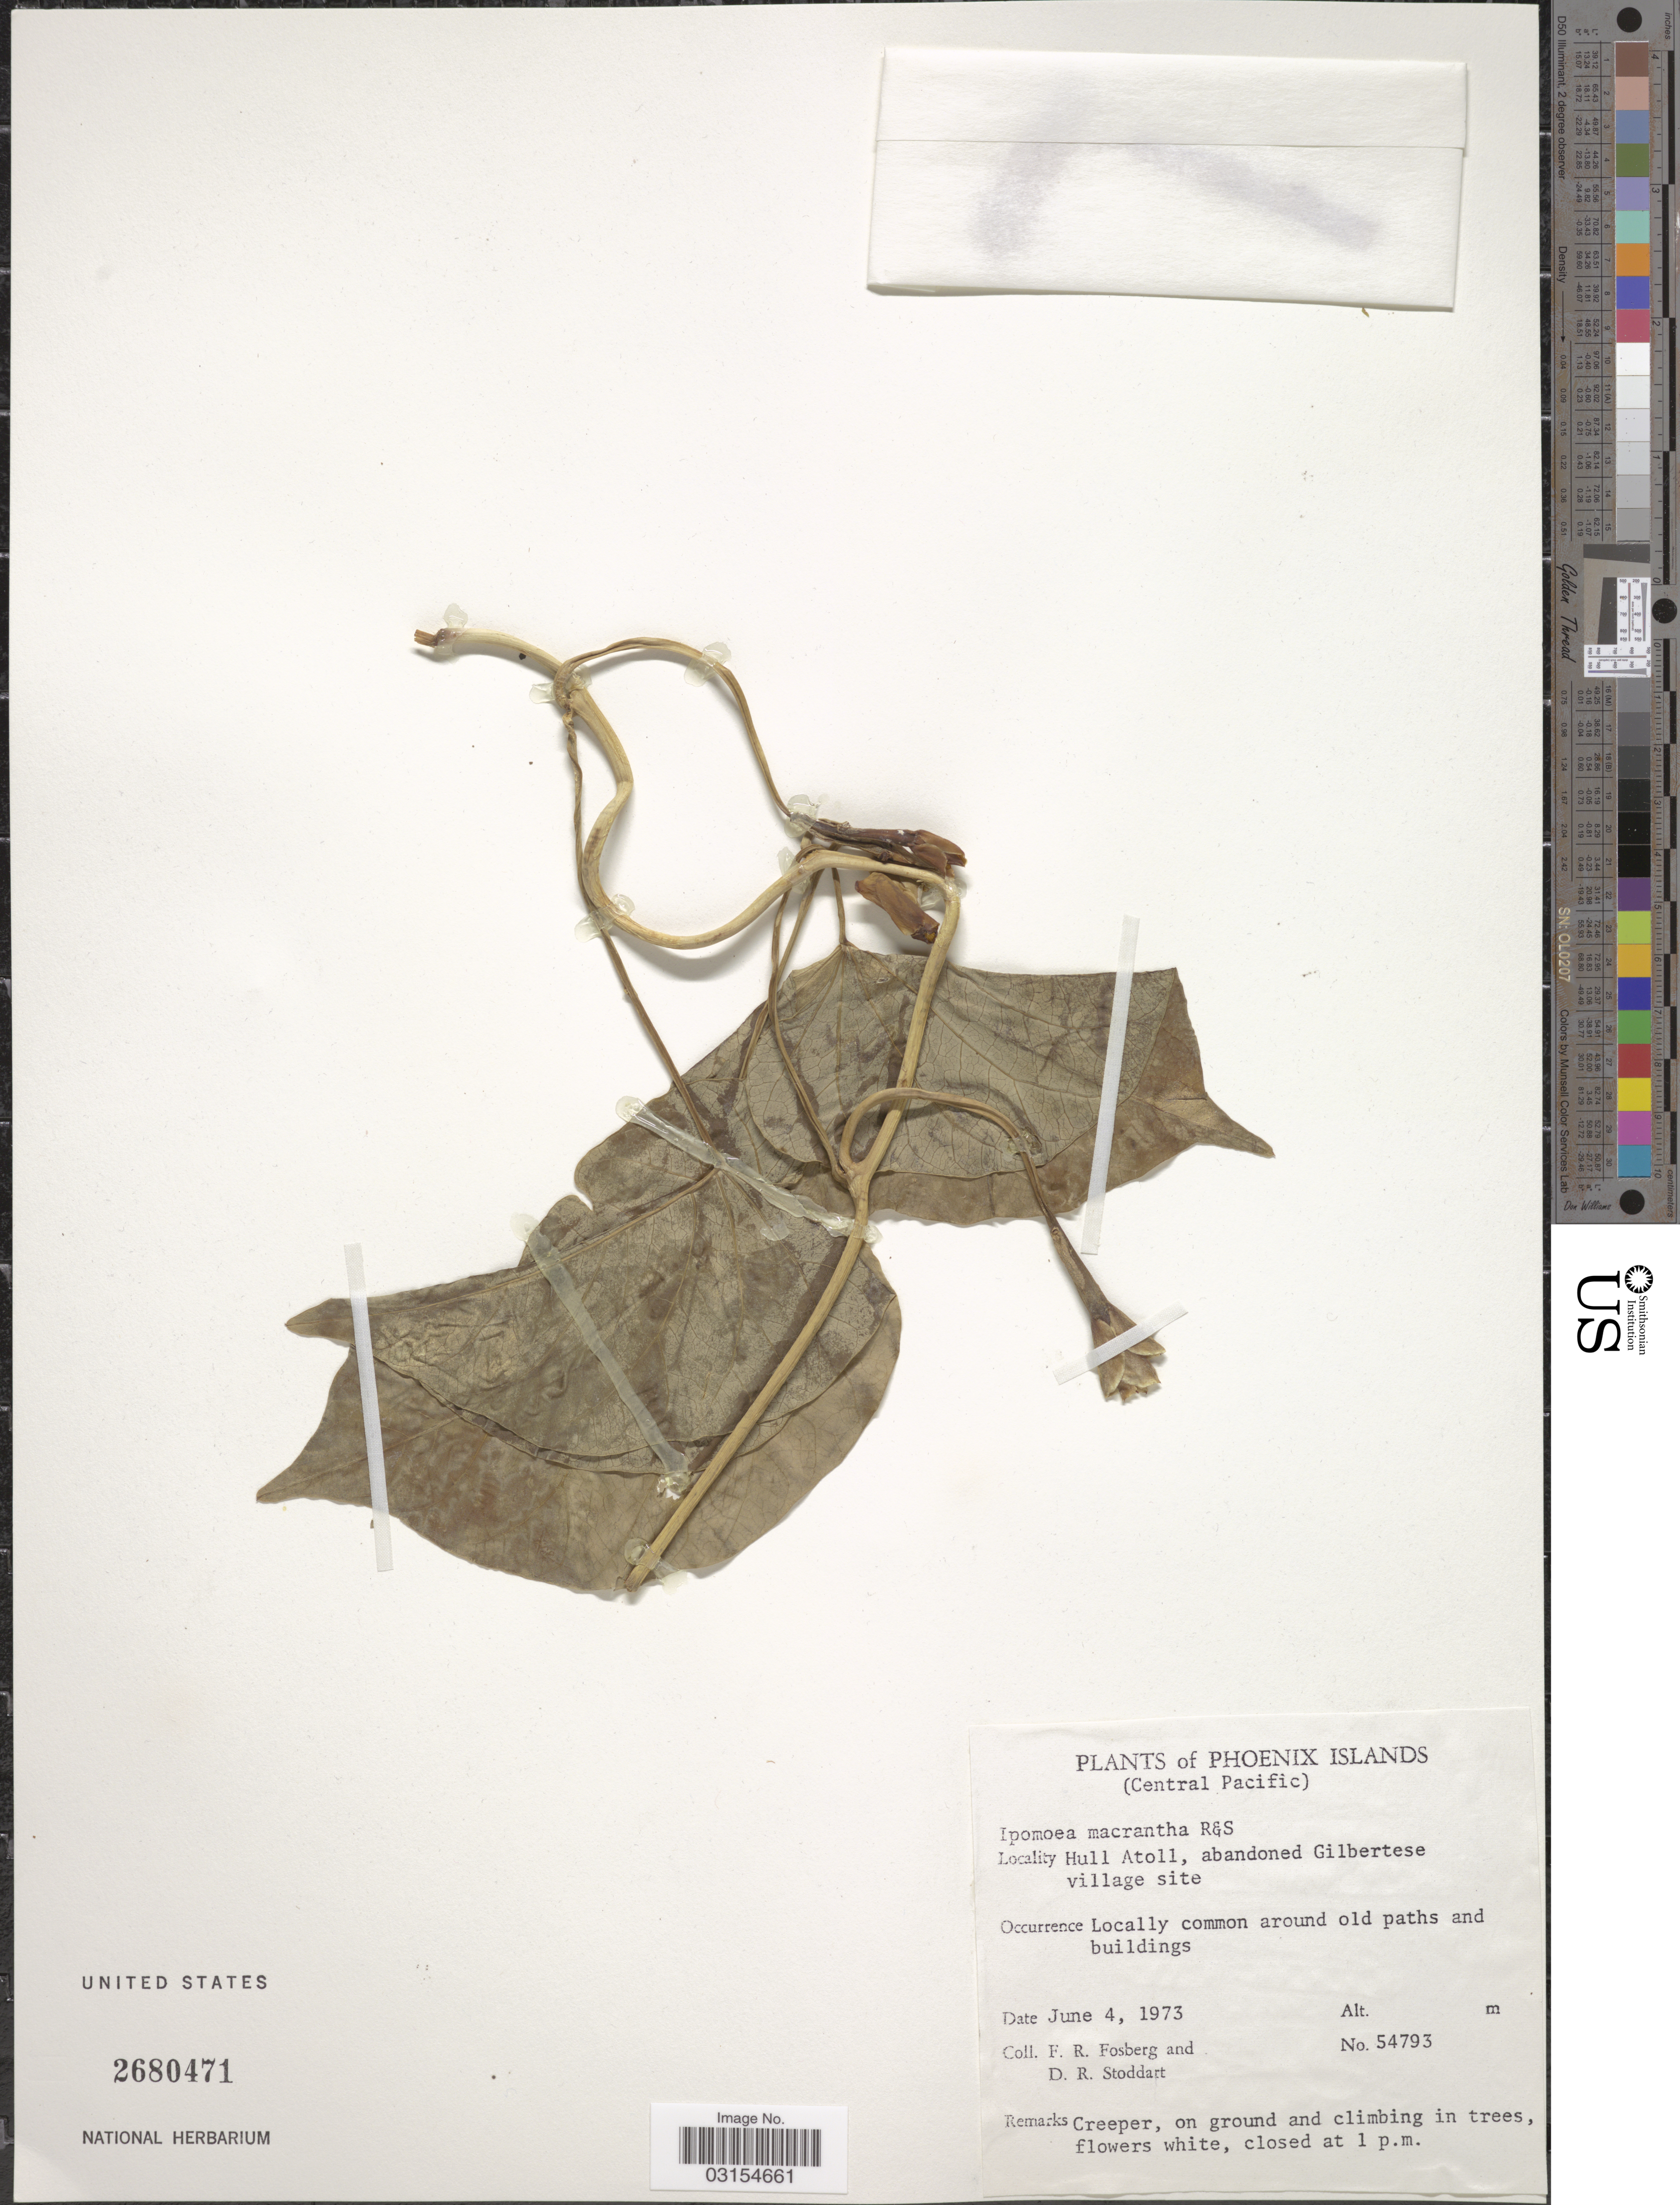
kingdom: Plantae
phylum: Tracheophyta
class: Magnoliopsida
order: Solanales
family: Convolvulaceae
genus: Ipomoea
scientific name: Ipomoea pes-caprae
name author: (L.) R. Br.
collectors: F. R. Fosberg & D. R. Stoddart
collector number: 54793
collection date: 1973-06-04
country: Kiribati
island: Orona [Hull] Atoll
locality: Phoenix Islands (Central Pacific), Hull Atoll, abandoned Gilbertese village site.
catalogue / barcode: US 2680471